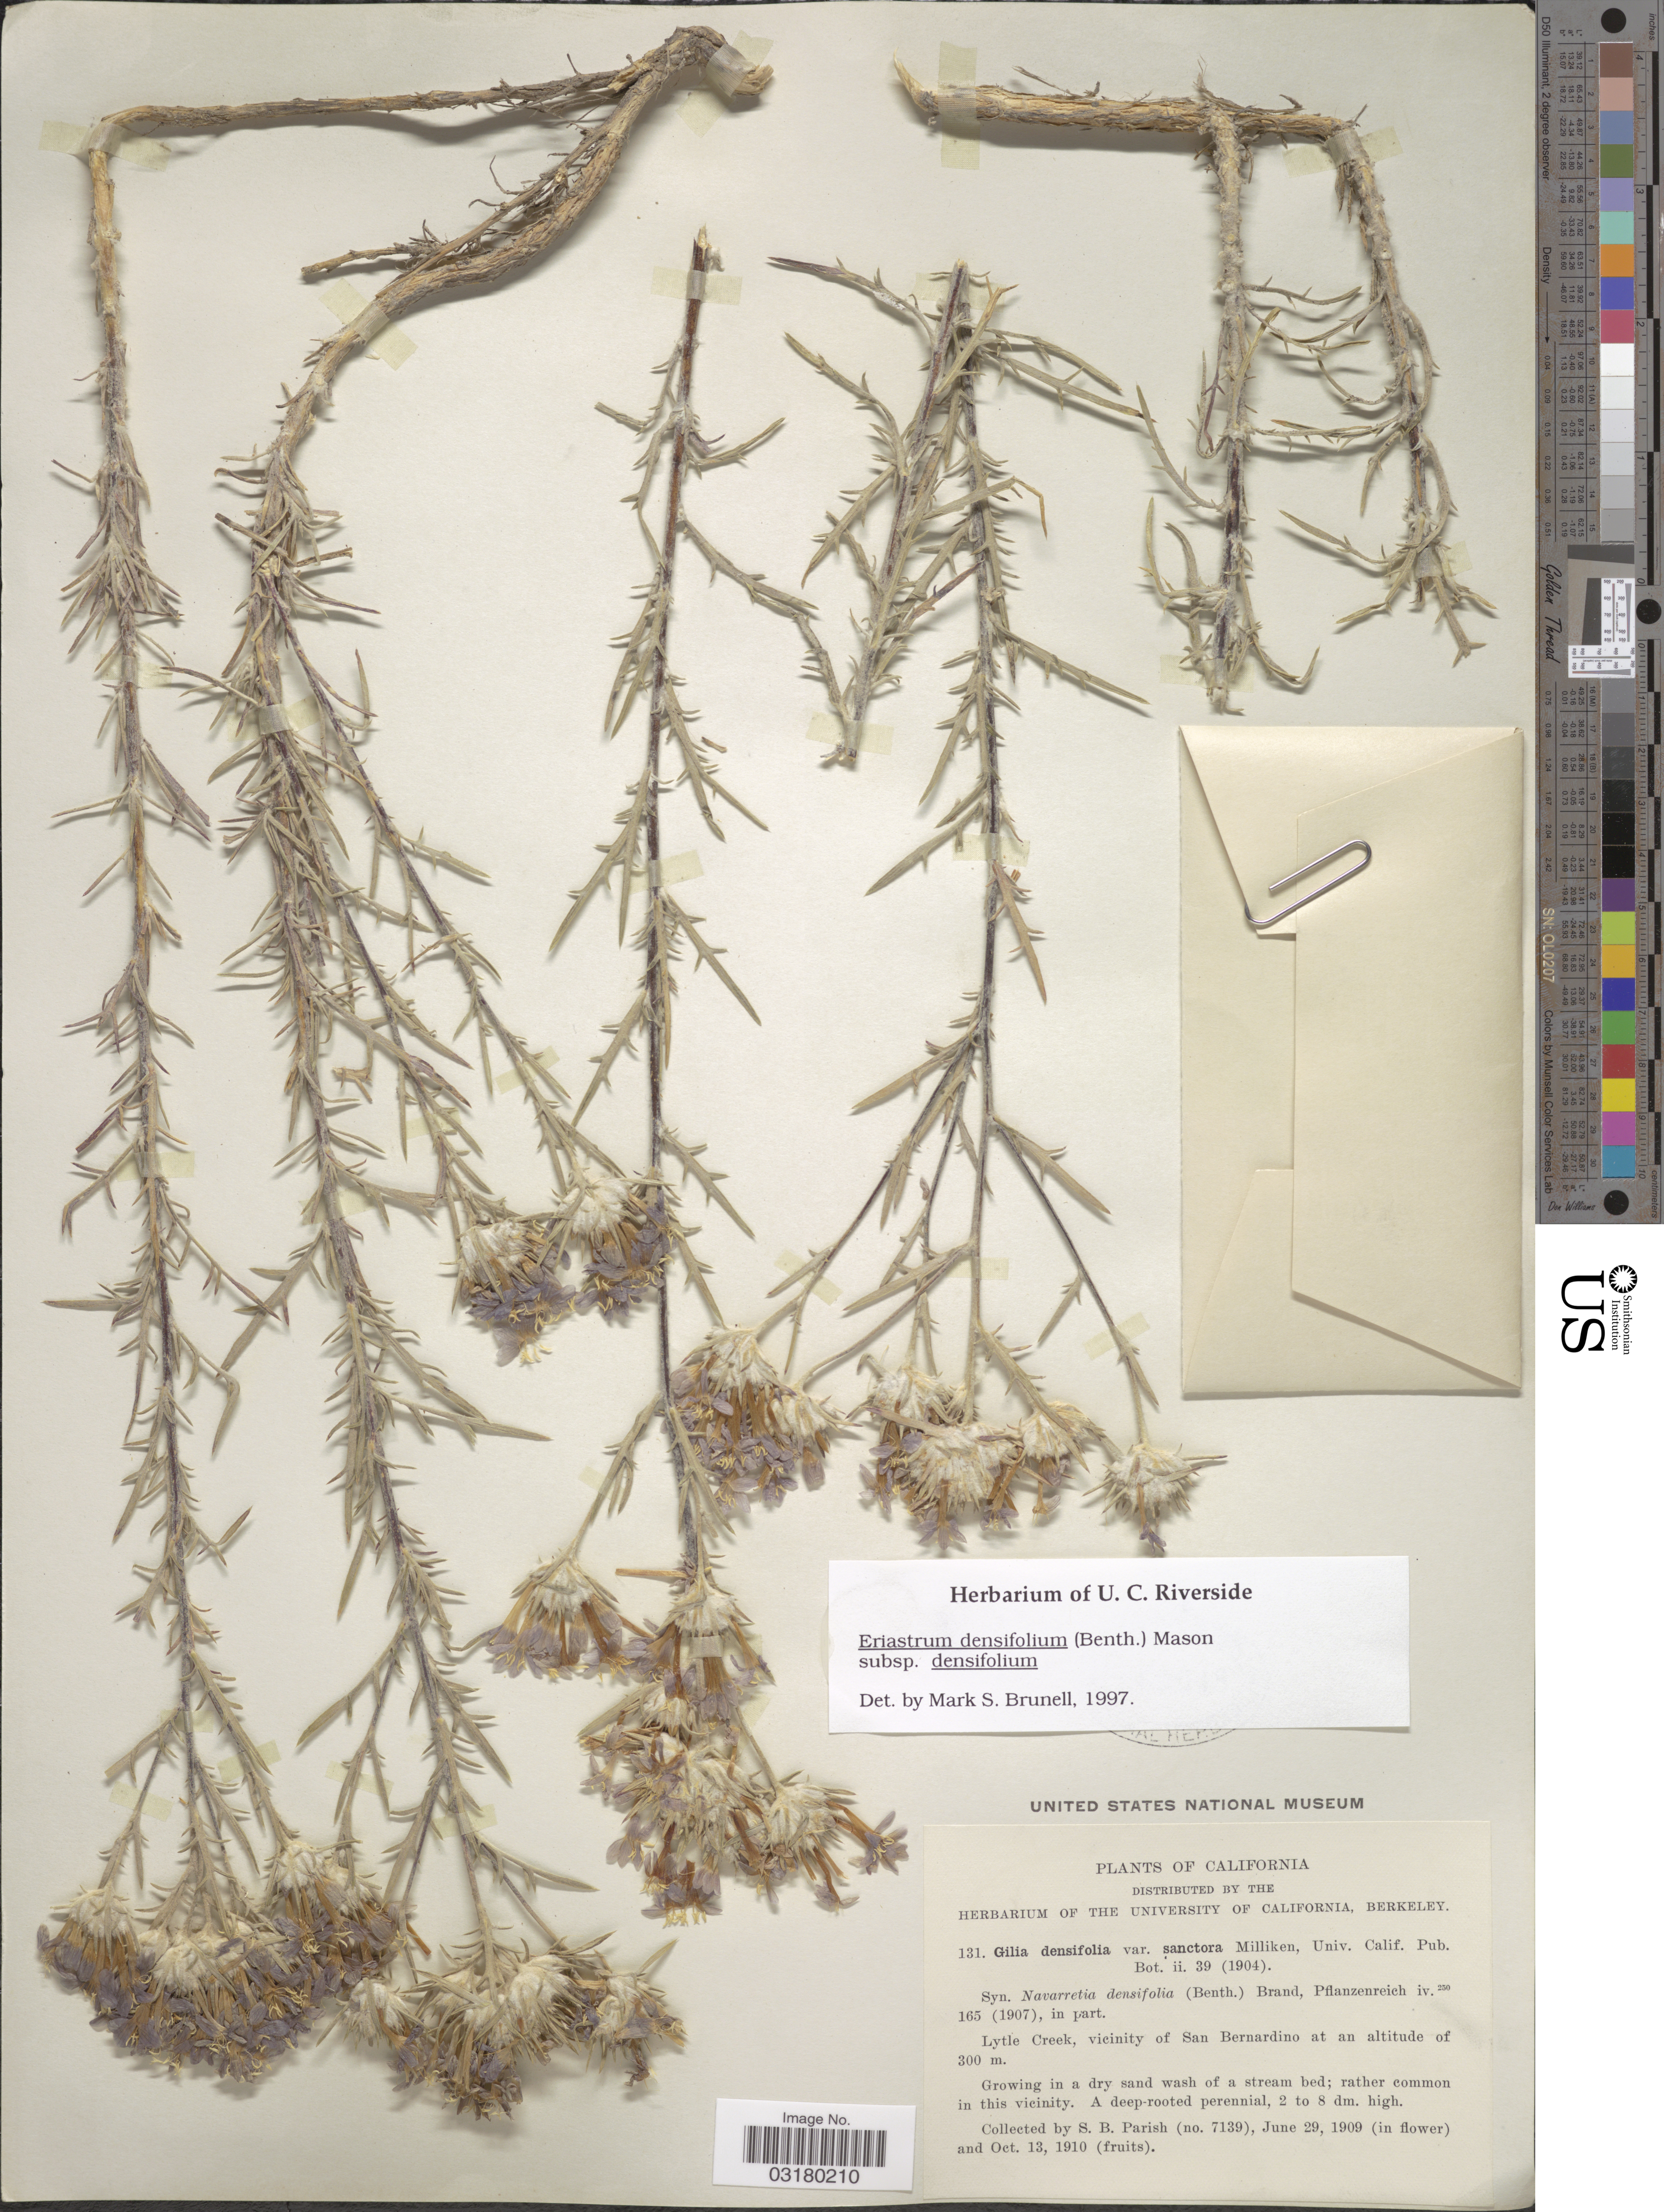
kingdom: Plantae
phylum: Tracheophyta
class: Magnoliopsida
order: Ericales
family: Polemoniaceae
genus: Eriastrum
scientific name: Eriastrum densifolium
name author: (Benth.) H. Mason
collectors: S. B. Parish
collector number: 7139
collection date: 1909-06-29/1910-10-13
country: United States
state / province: California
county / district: San Bernardino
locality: Lytle Creek, vicinity of San Bernardino.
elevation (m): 300